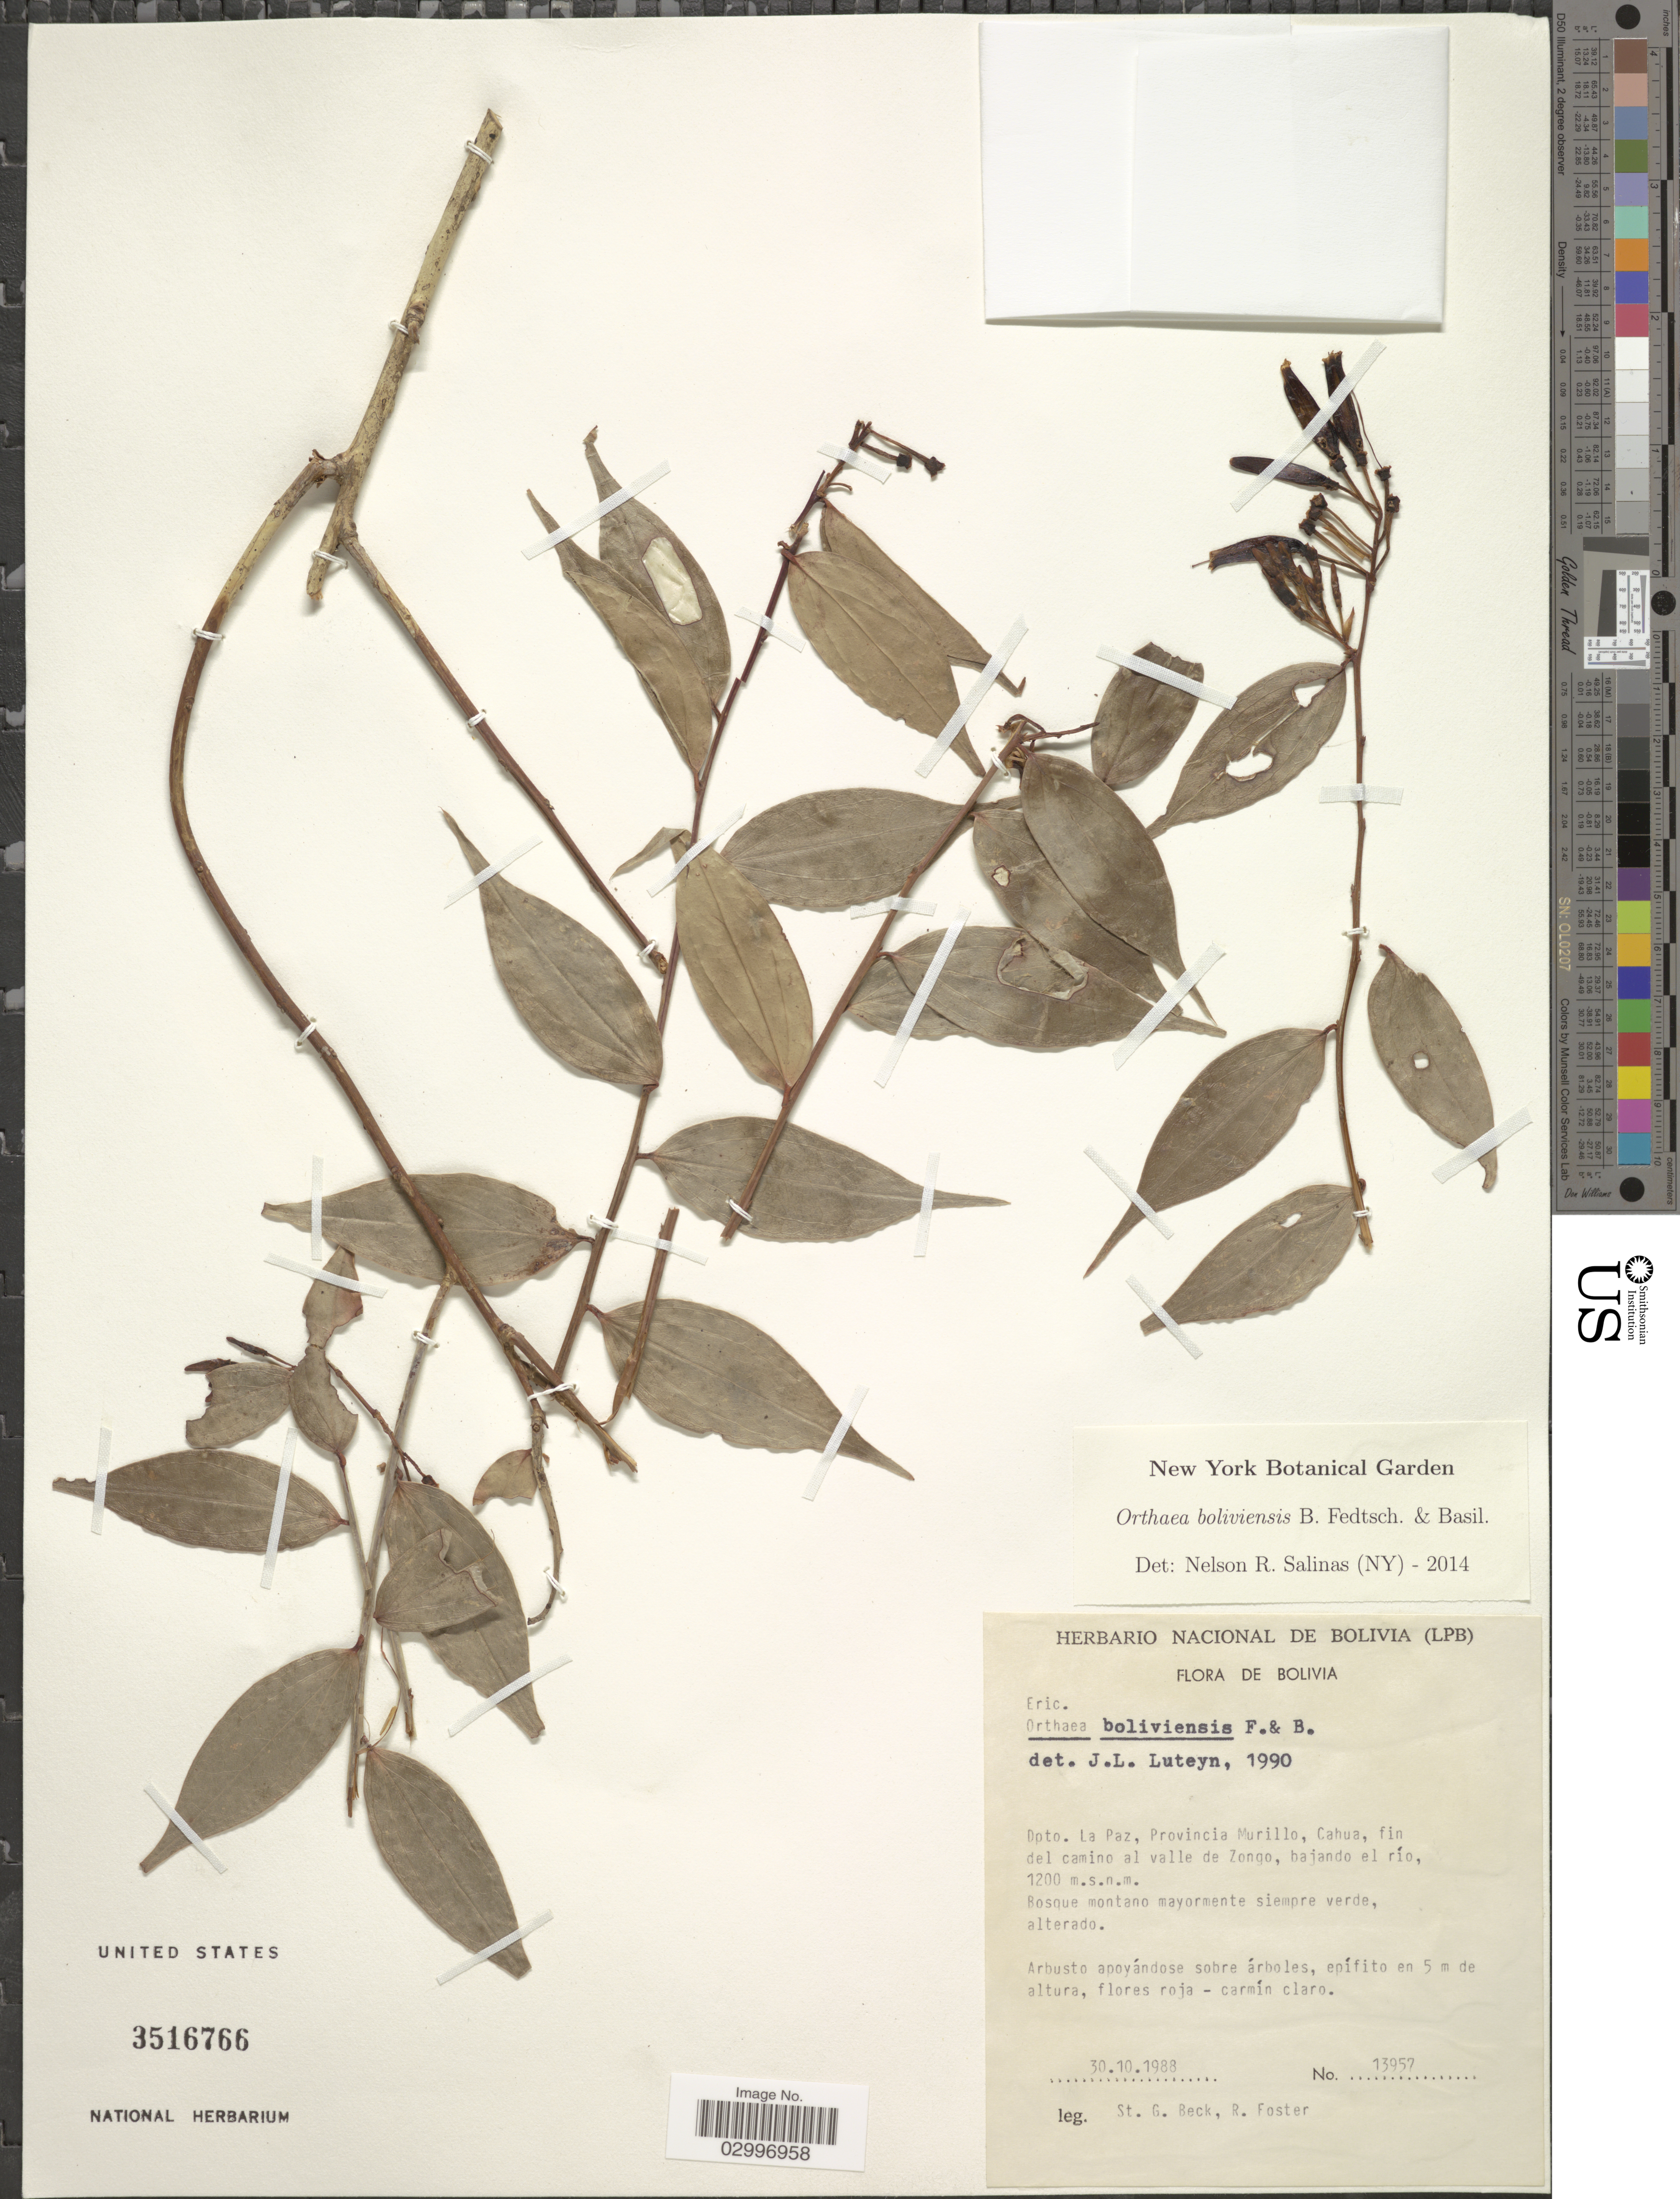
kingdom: Plantae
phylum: Tracheophyta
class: Magnoliopsida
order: Ericales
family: Ericaceae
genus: Orthaea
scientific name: Orthaea boliviensis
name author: B. Fedtsch. & Basilevskaja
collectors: S. G. Beck & R. Foster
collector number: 13957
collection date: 1988-10-30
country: Bolivia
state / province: La Paz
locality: Dpto. La Paz, Provincia Murillo, Cahua, fin del camino al valle de Zongo, bajando el río.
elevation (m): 1200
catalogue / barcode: US 3516766